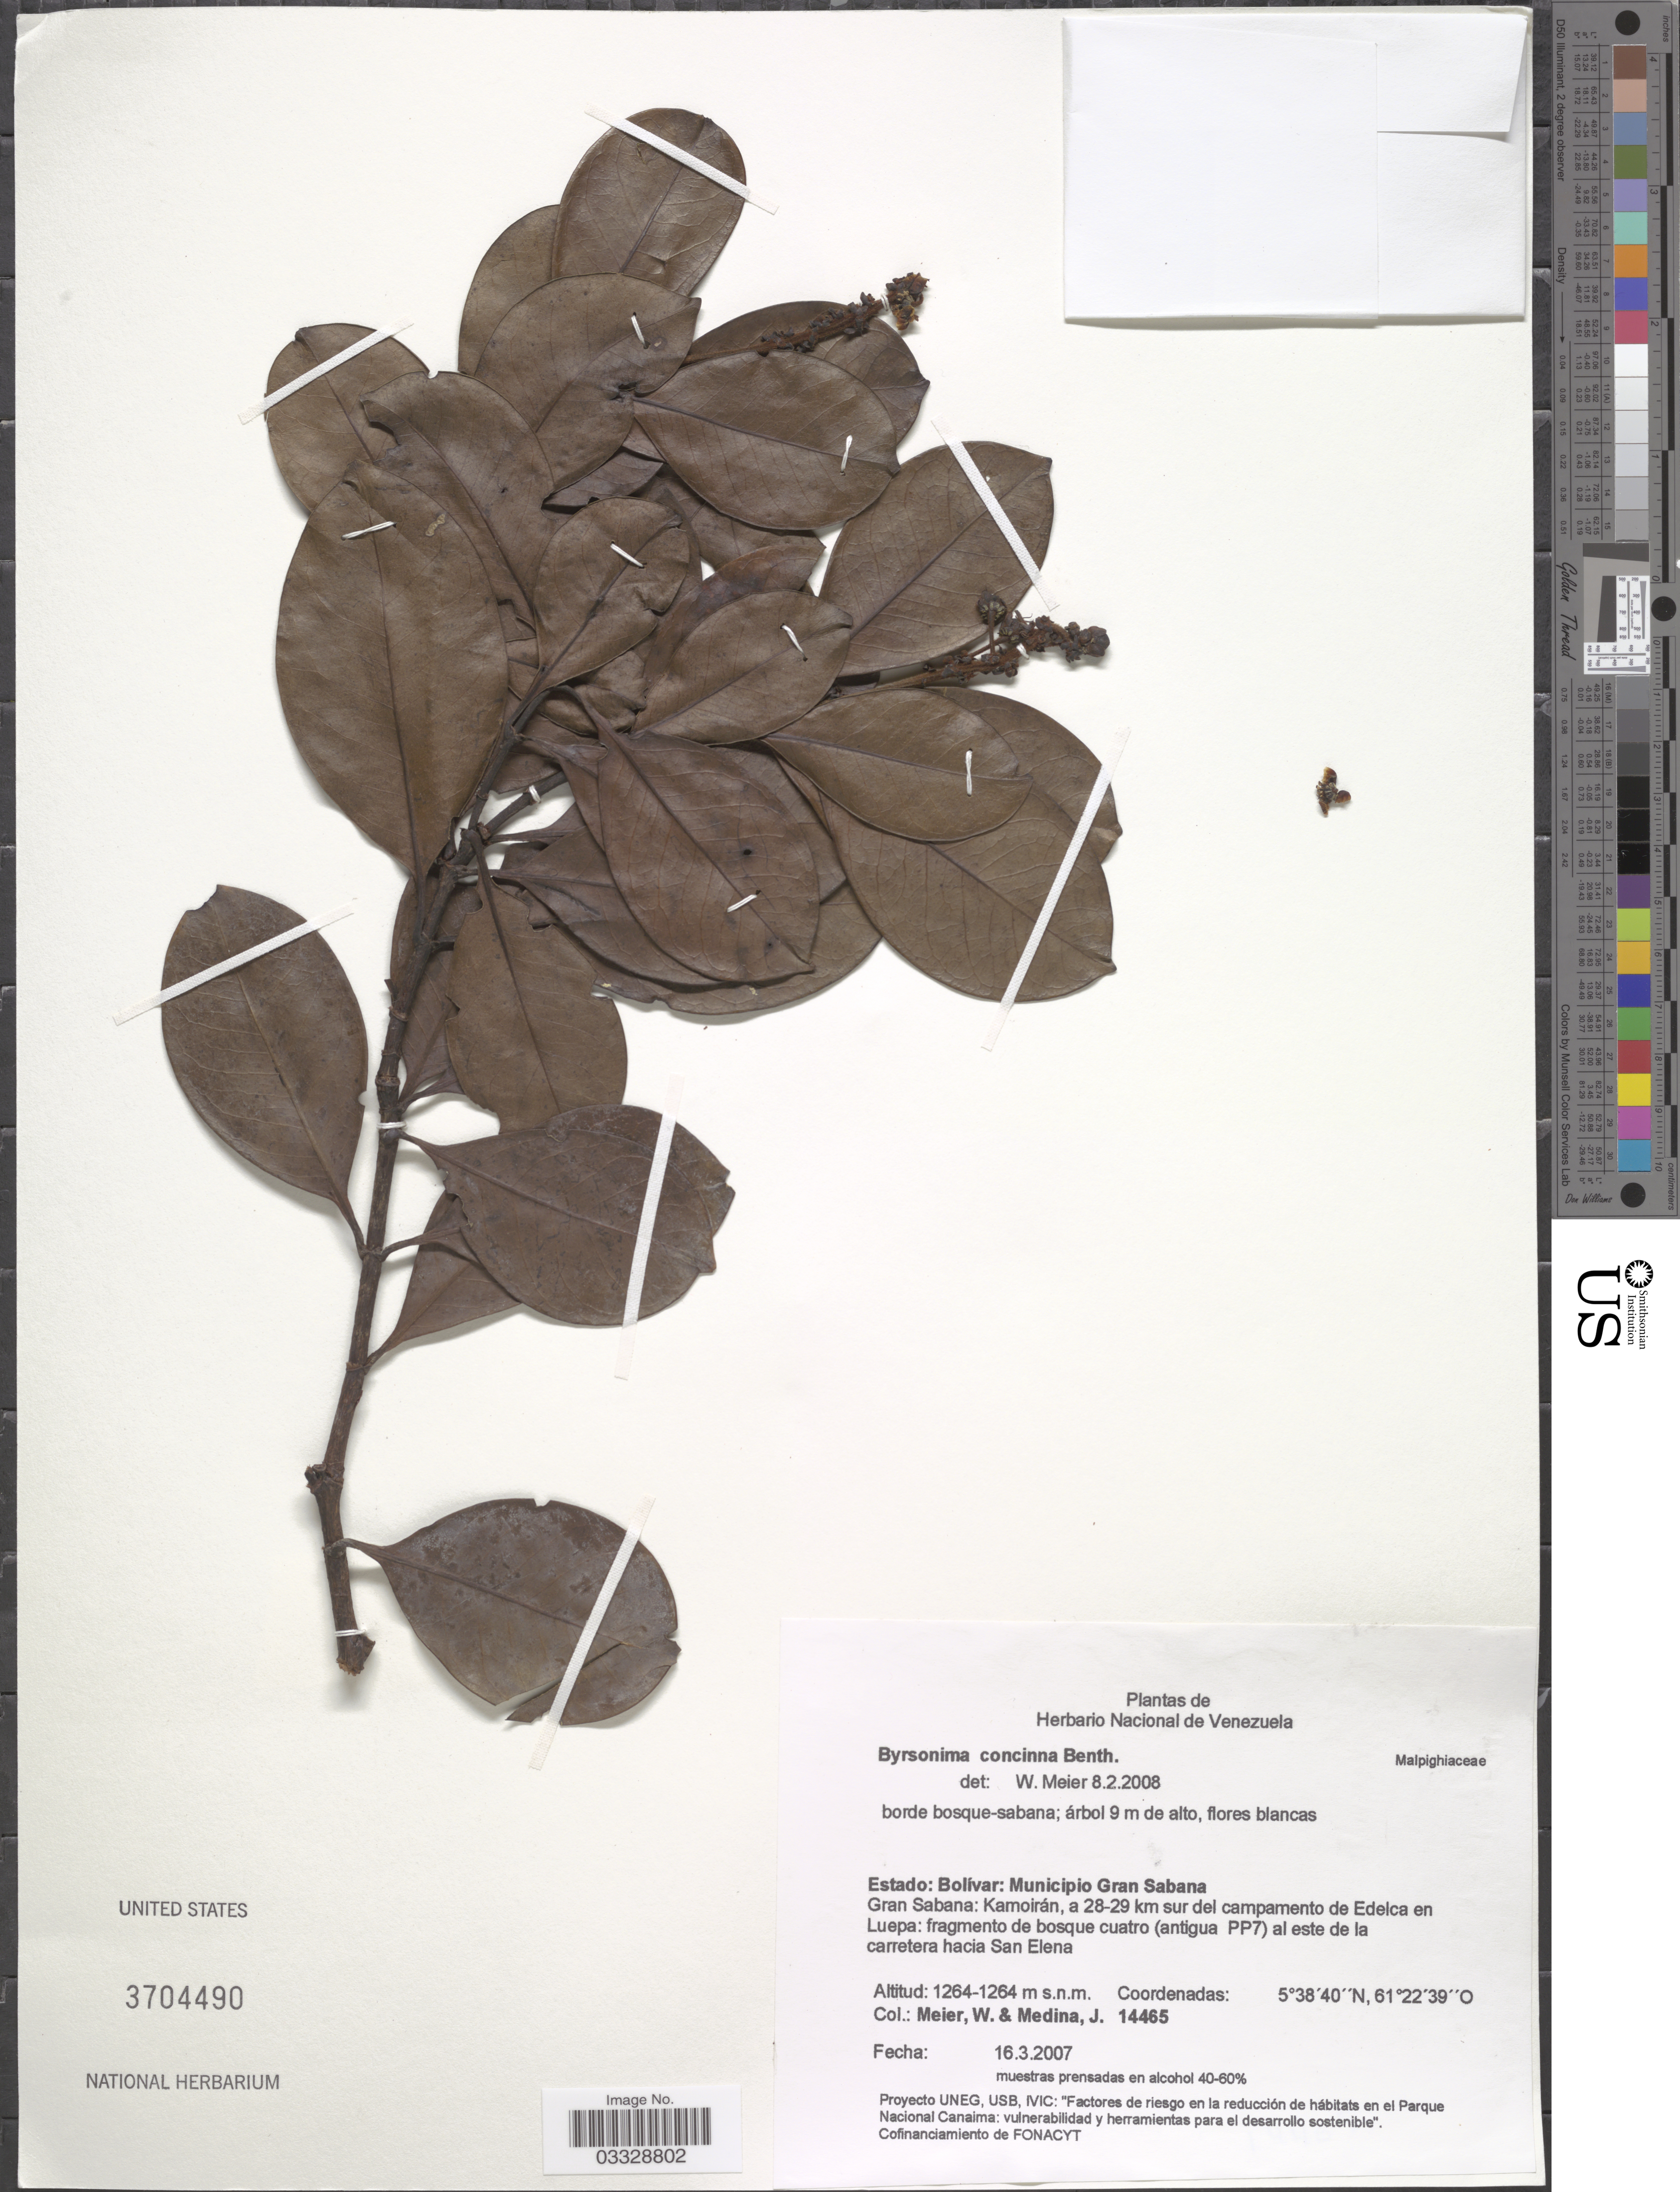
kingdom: Plantae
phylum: Tracheophyta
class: Magnoliopsida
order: Malpighiales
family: Malpighiaceae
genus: Byrsonima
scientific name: Byrsonima concinna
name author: Benth.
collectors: W. Meier & J. Medina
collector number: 14465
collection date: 2007-03-16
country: Venezuela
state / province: Bolivar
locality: Municipio Gran Sabana. Gran Sabana: Kamoirán, a 28-29 km sur del campamento de Edelca en Luepa: fragmento de bosque cuatro (antigua PP7) al este de la carretera hacia San Elena.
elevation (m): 1264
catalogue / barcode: US 3704490